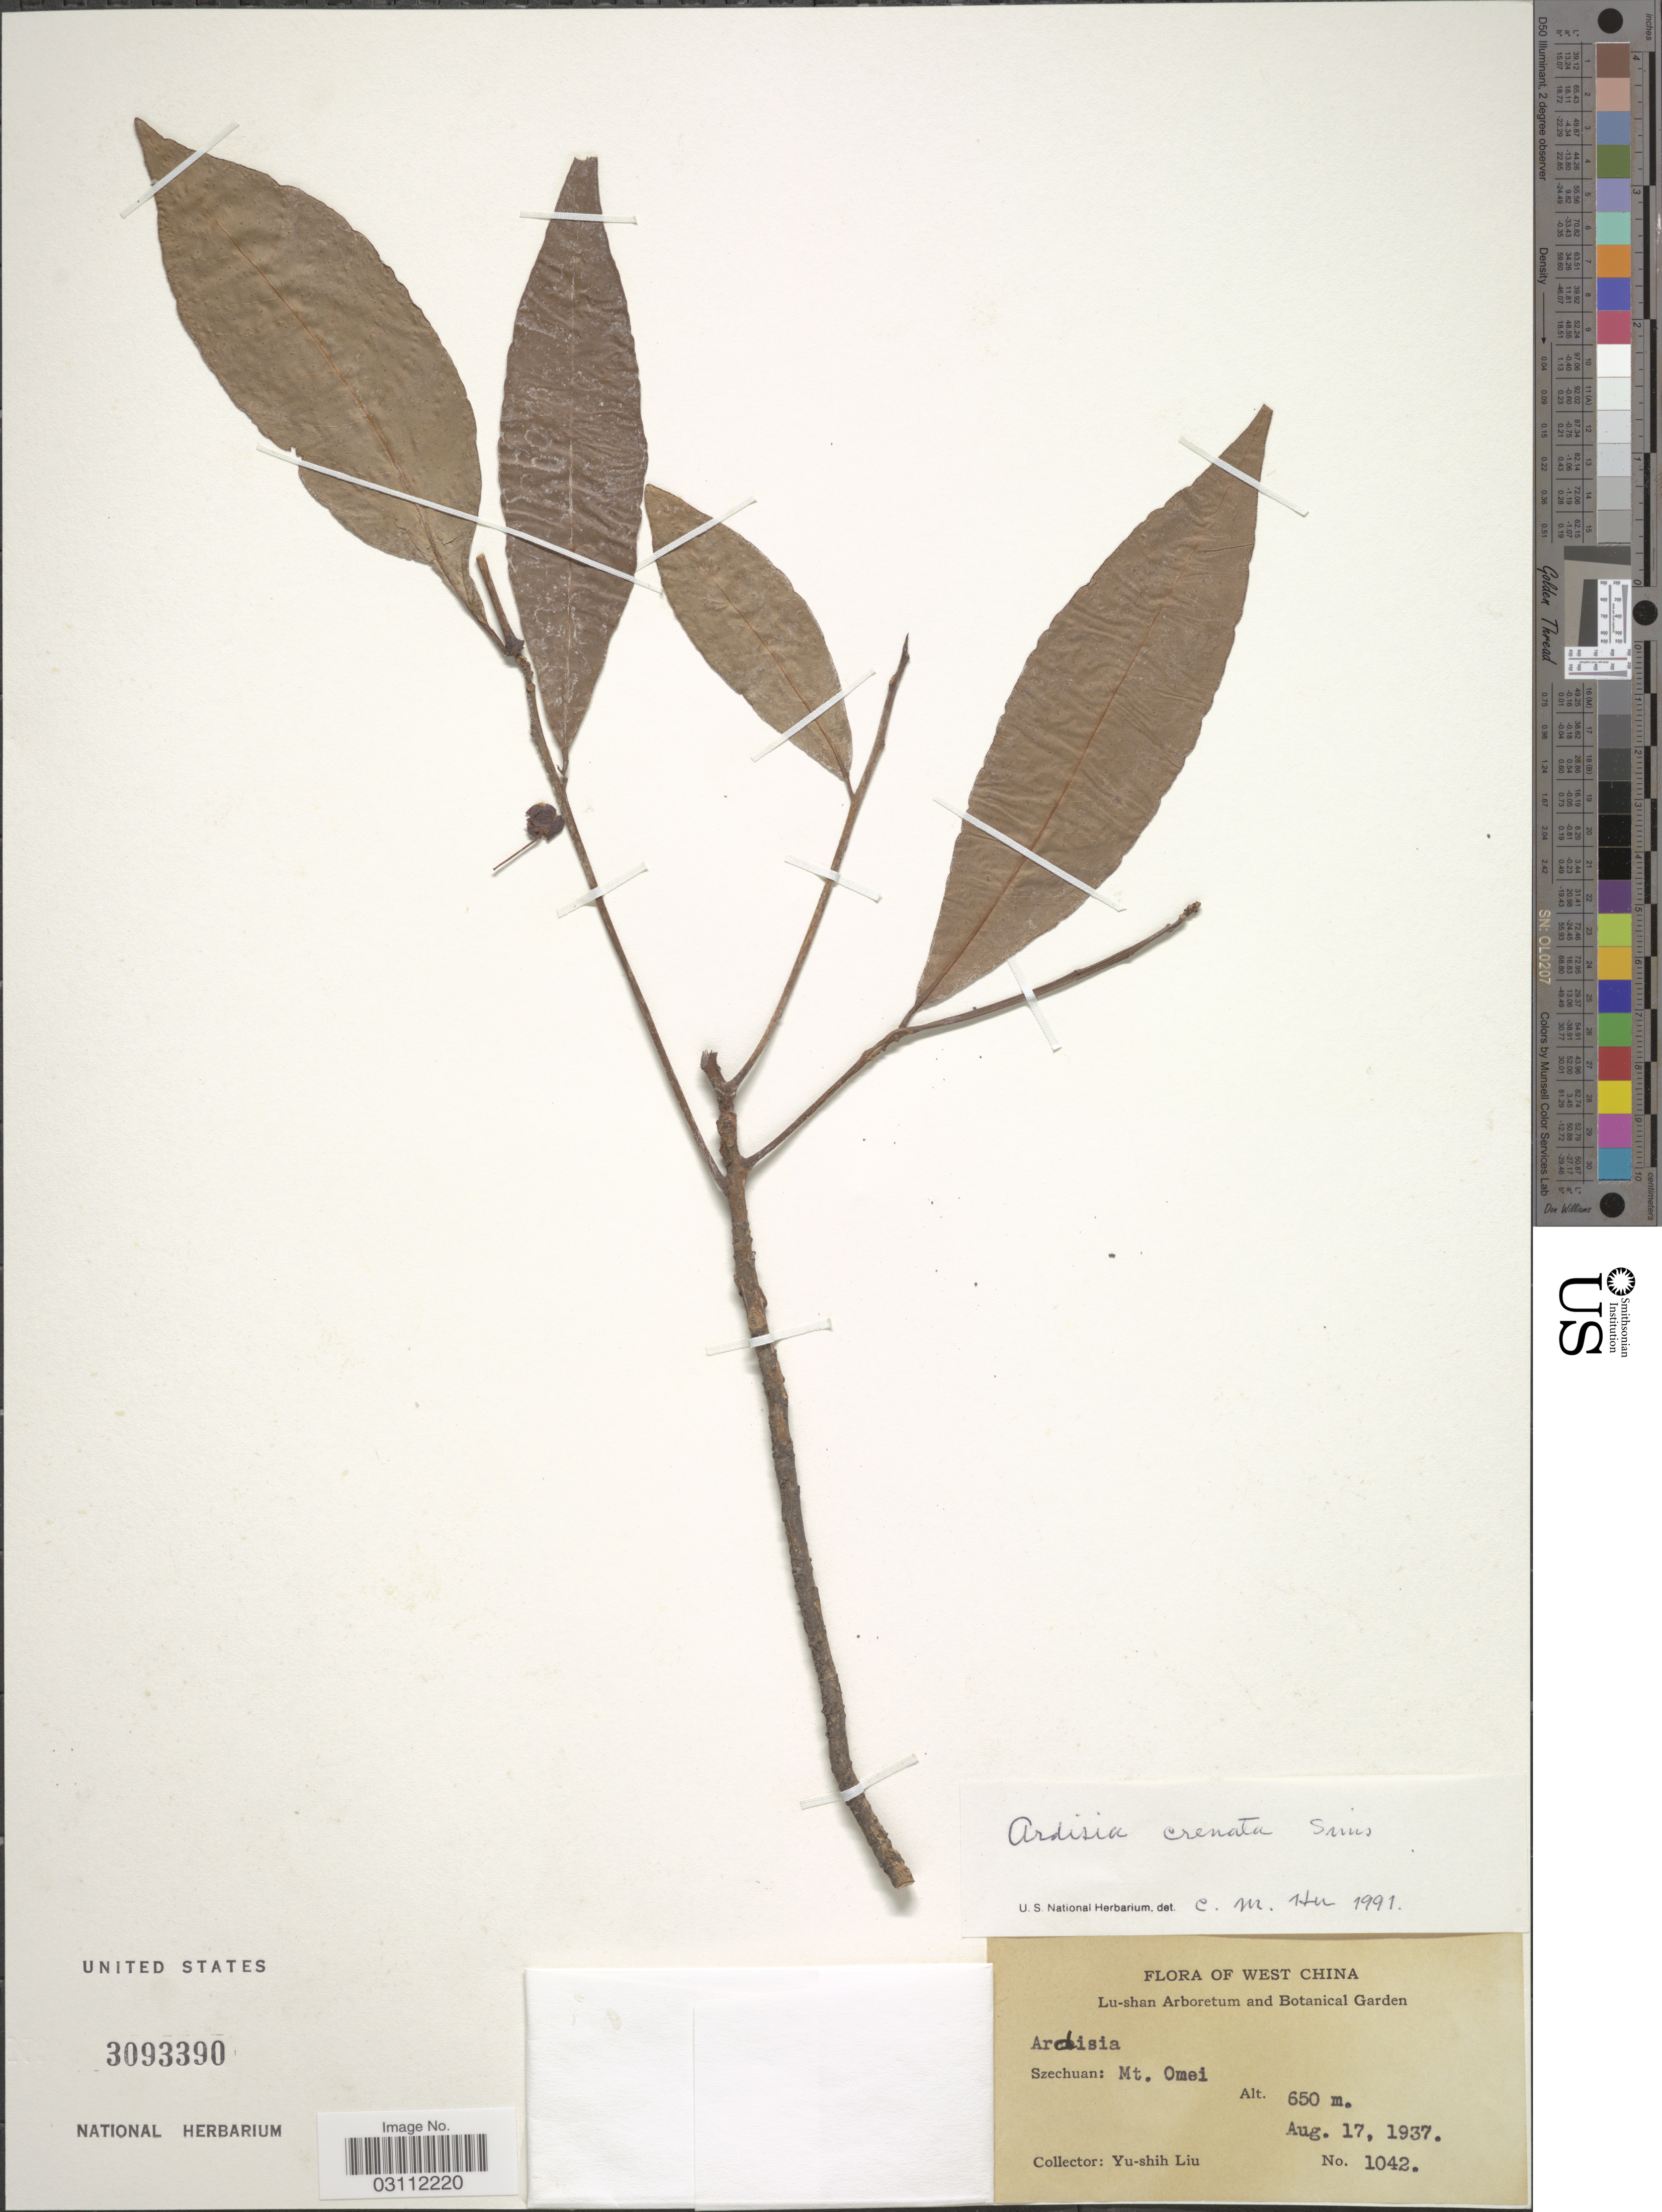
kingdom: Plantae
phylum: Tracheophyta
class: Magnoliopsida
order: Ericales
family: Primulaceae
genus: Ardisia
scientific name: Ardisia sp.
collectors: Y.-S. Liu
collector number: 1042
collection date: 1937-08-17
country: China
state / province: Sichuan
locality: West China. Szechuan: Mt. Omei.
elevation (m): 650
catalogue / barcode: US 3093390